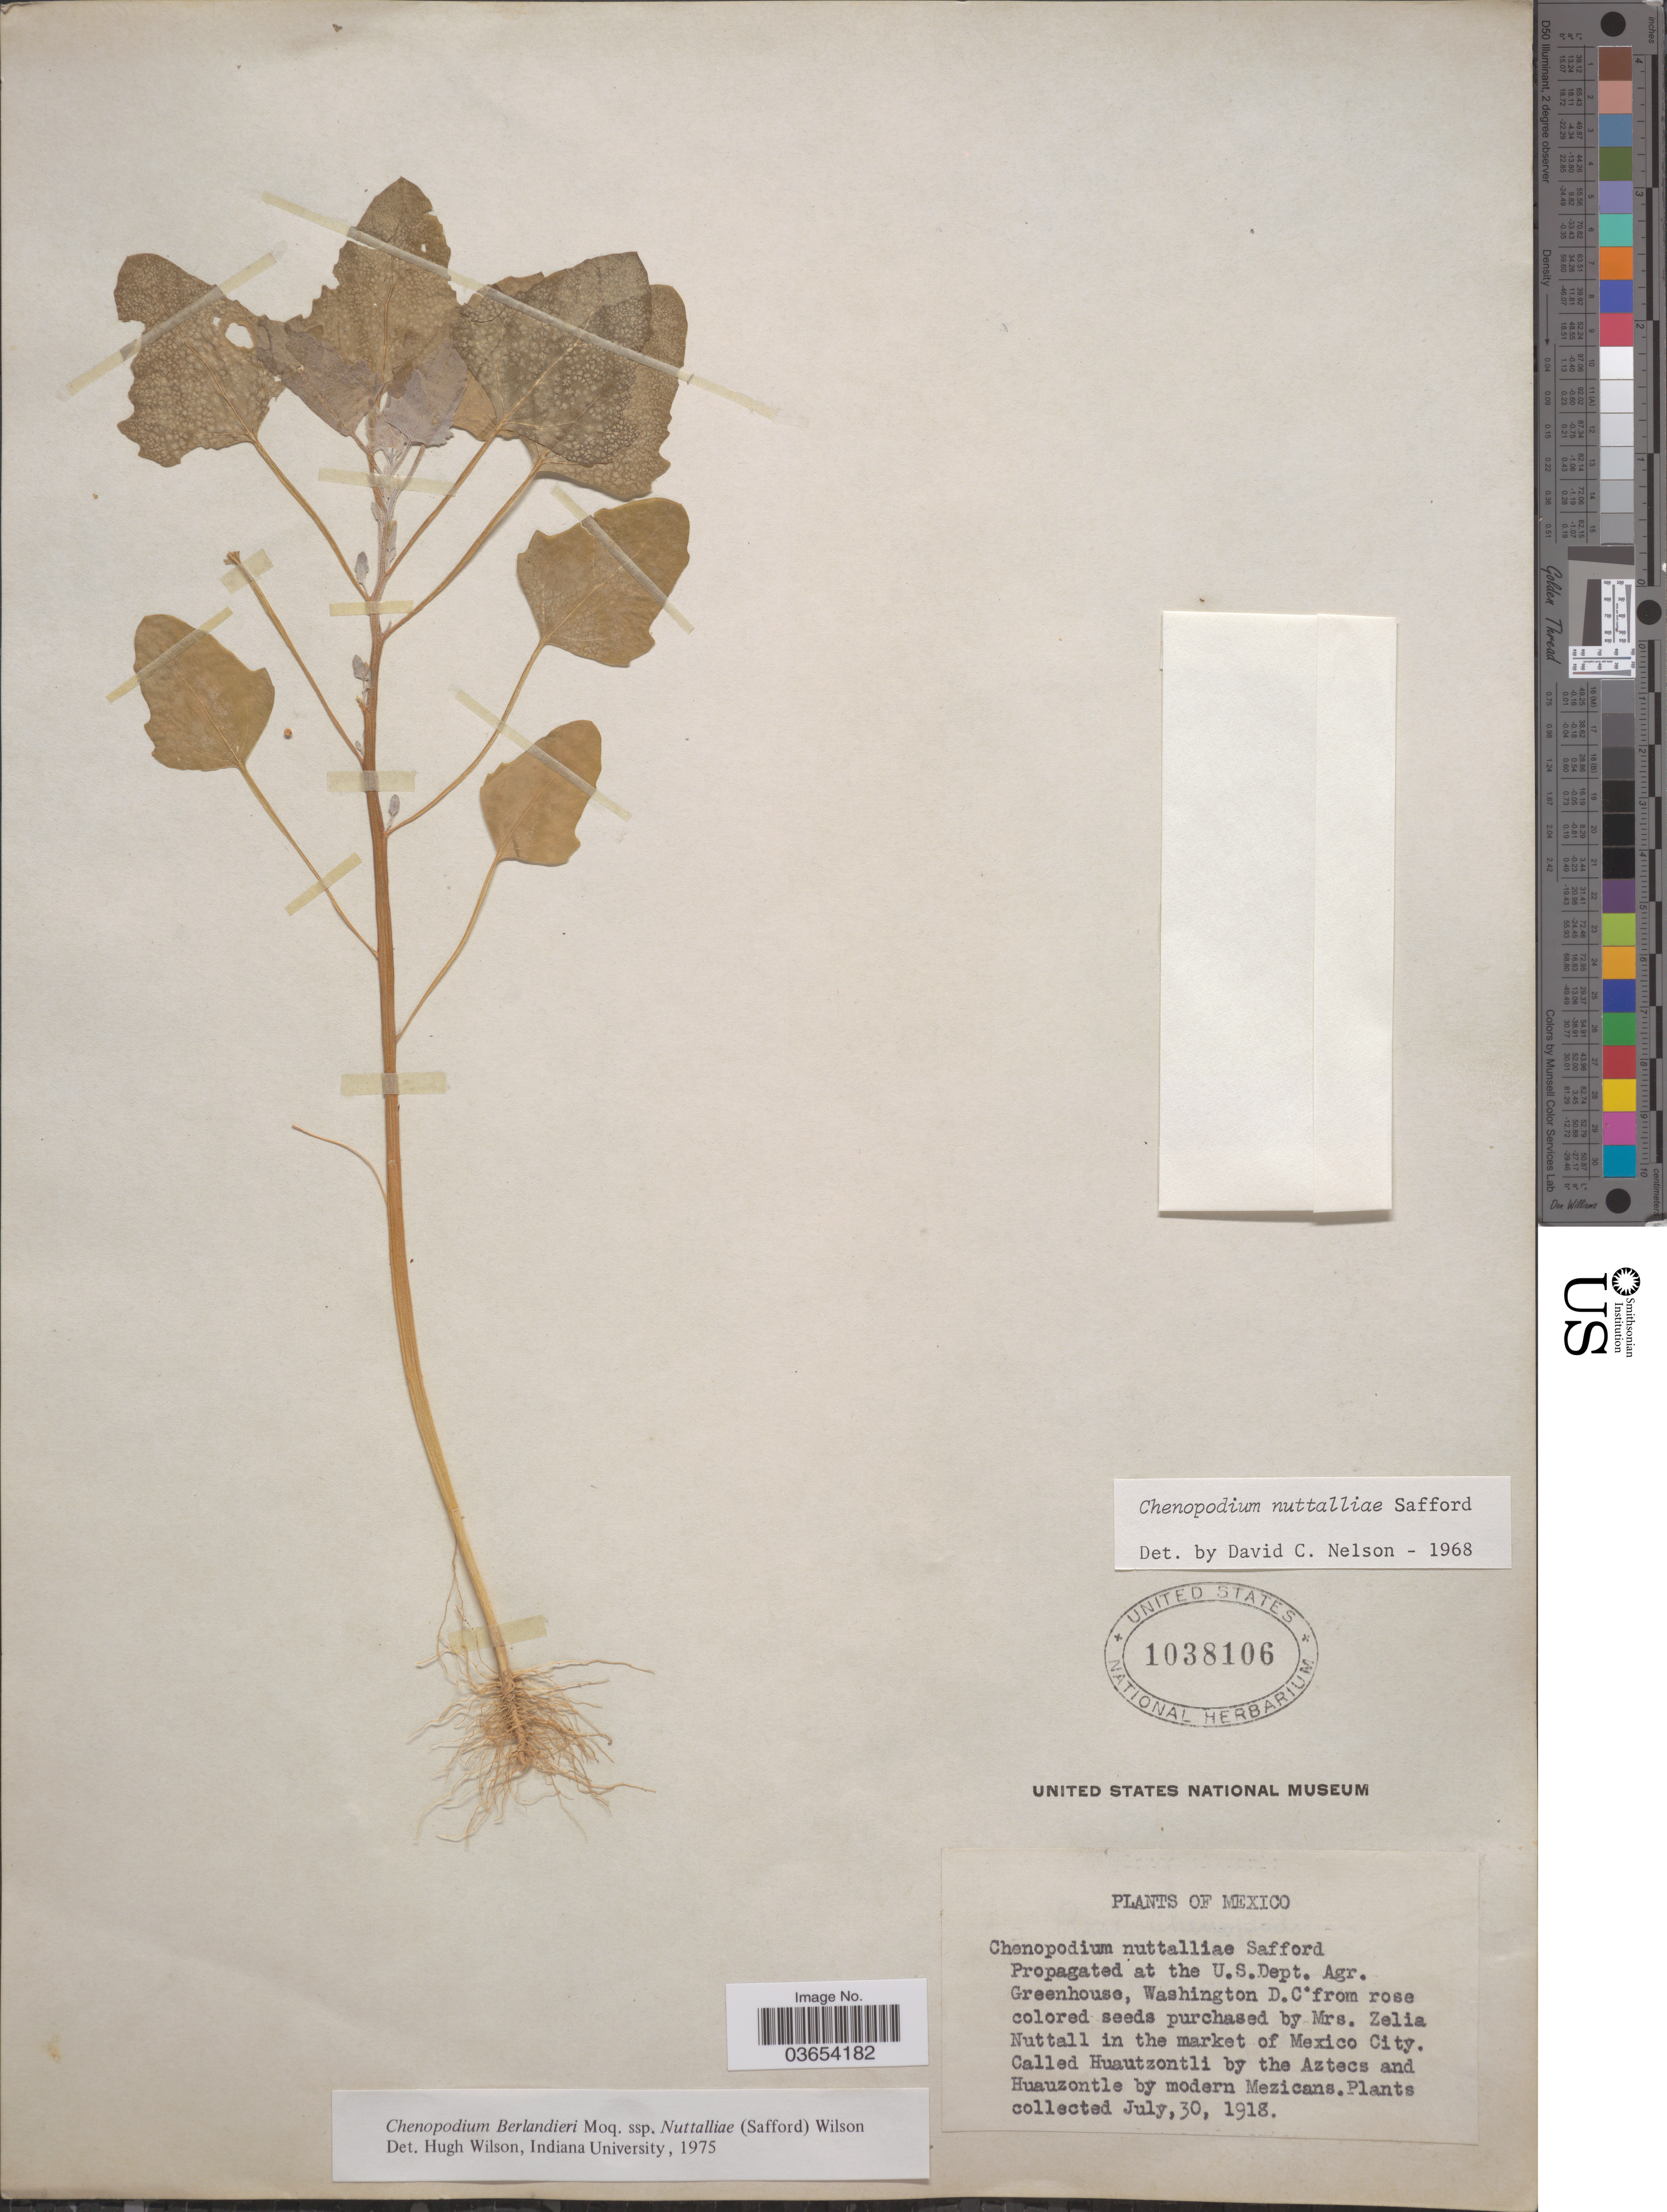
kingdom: Plantae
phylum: Tracheophyta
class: Magnoliopsida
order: Caryophyllales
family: Amaranthaceae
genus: Chenopodium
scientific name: Chenopodium berlandieri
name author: Moq.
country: United States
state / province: District of Columbia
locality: Propagated at the U.S.Dept. Agr. Greenhouse, Washington, D.C.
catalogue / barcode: US 1038106